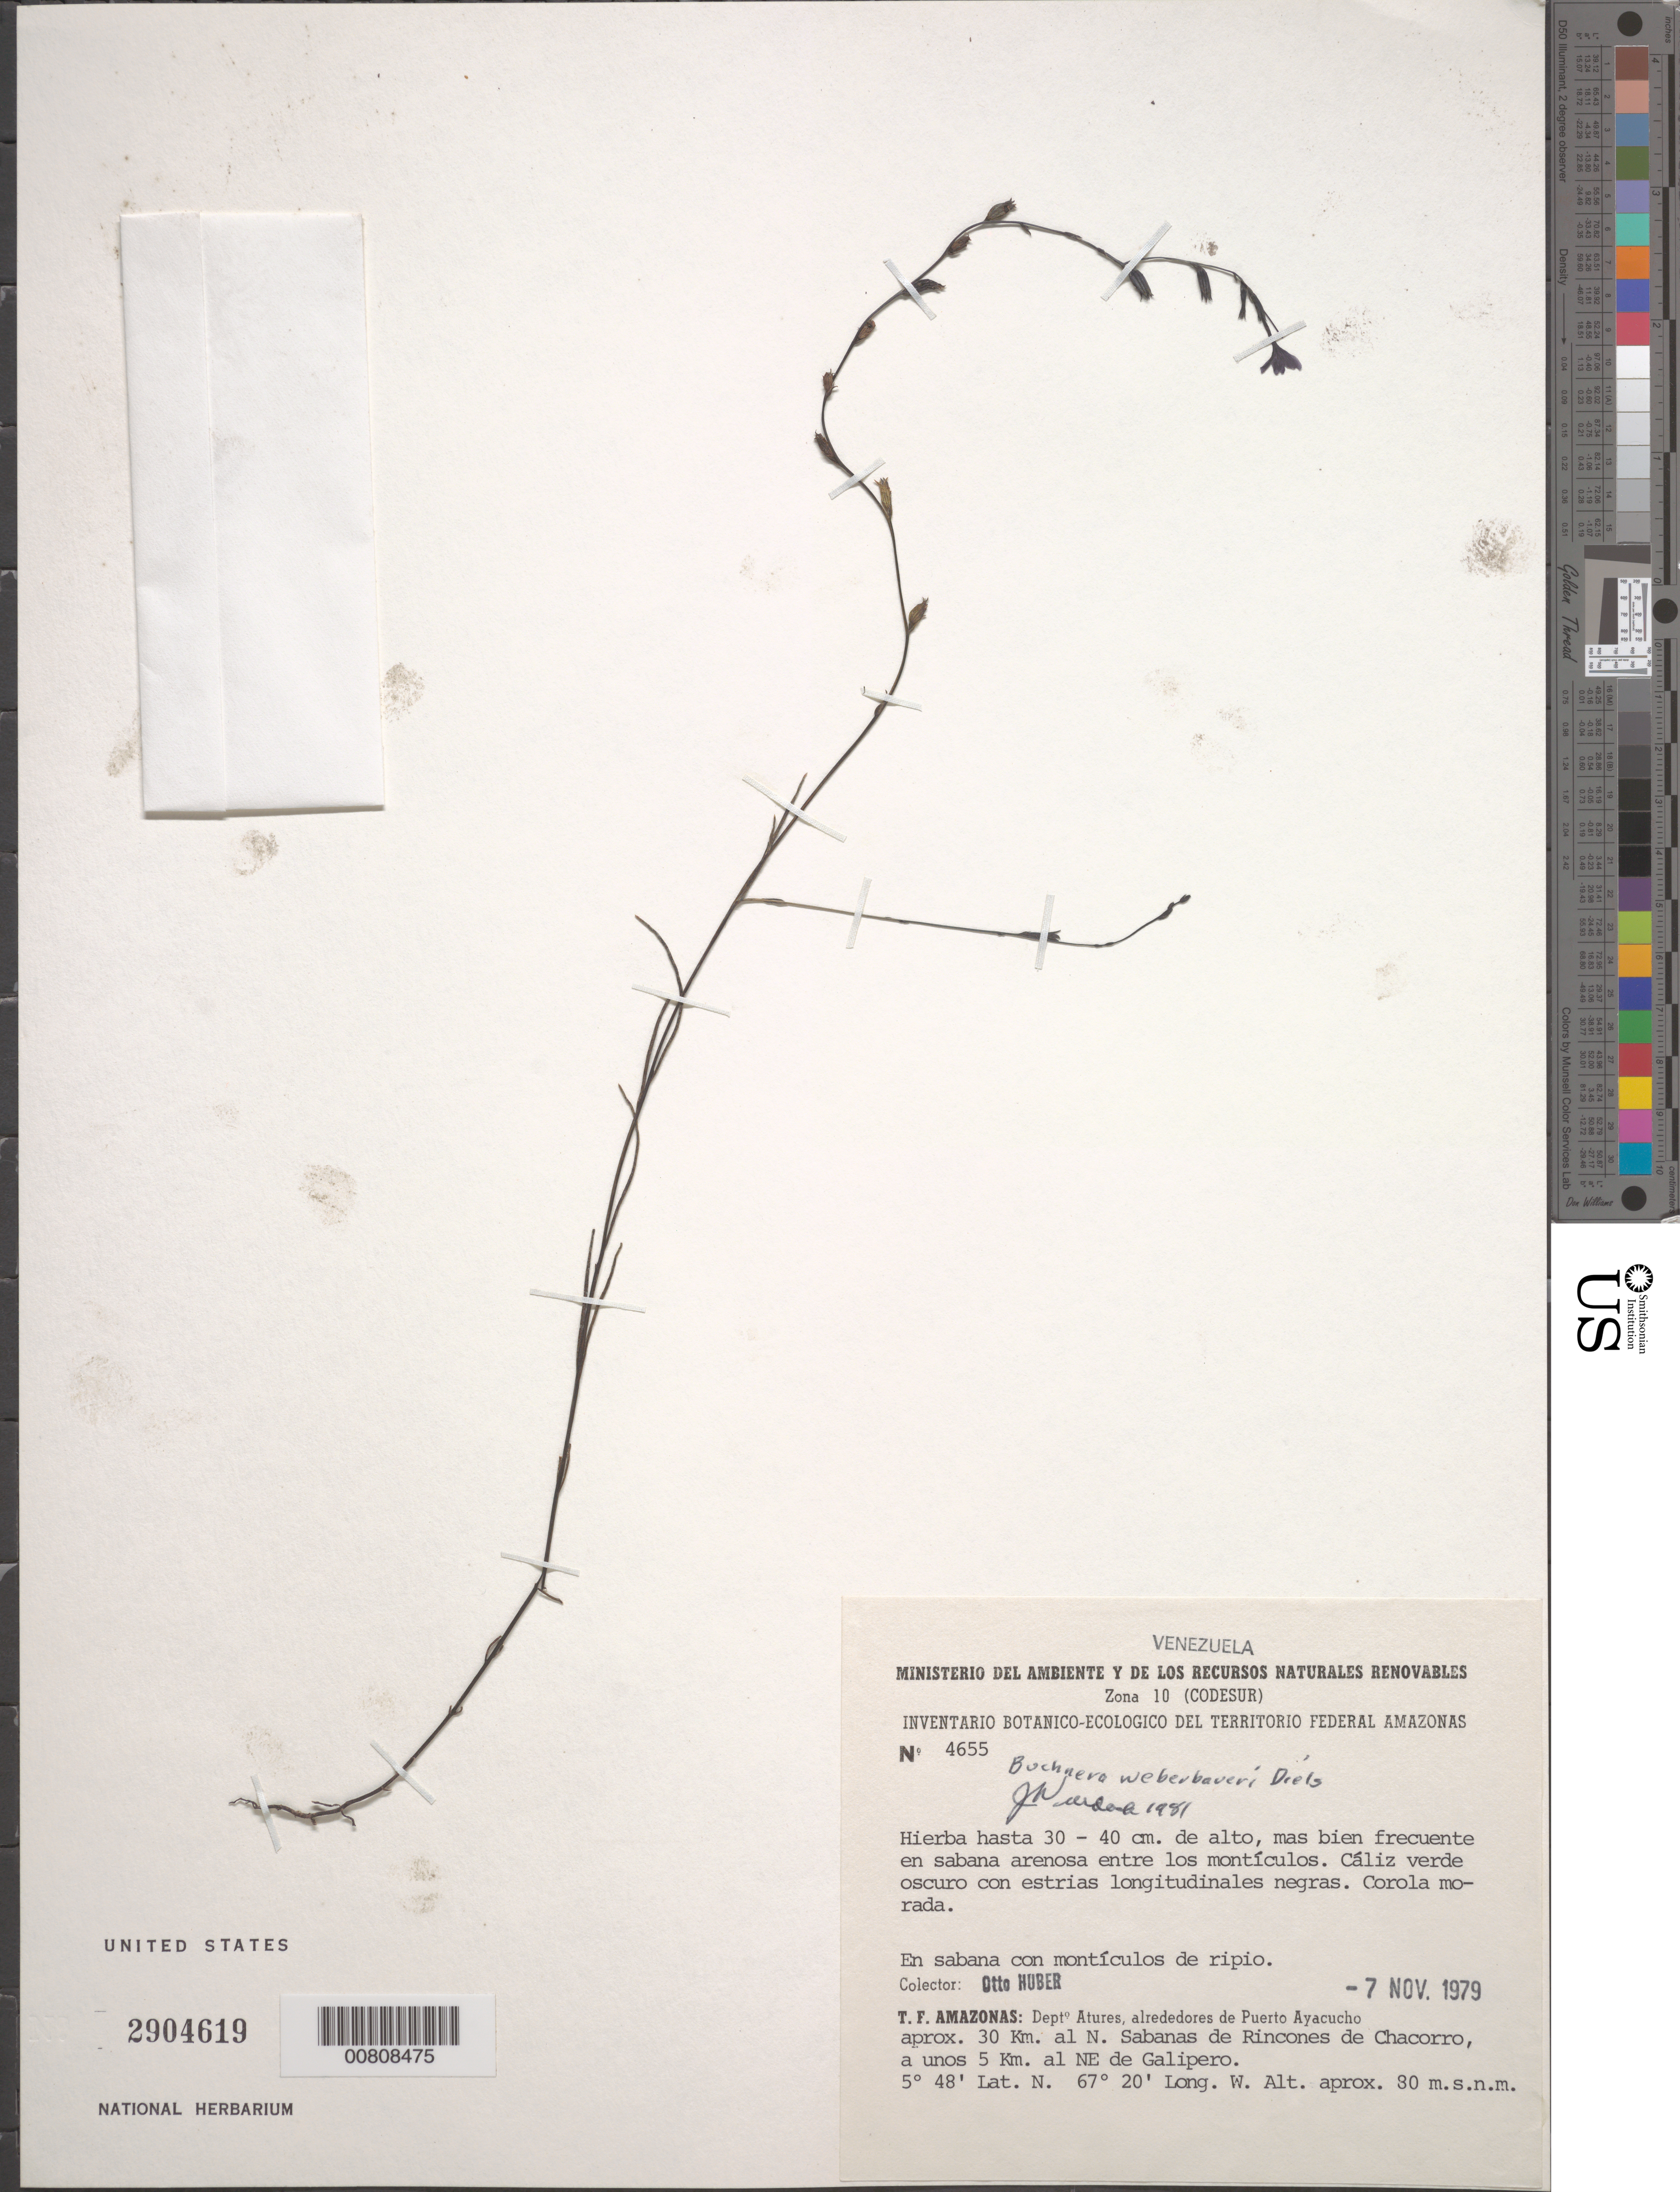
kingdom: Plantae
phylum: Tracheophyta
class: Magnoliopsida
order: Lamiales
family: Orobanchaceae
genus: Buchnera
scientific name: Buchnera weberbaueri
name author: Diels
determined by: Wurdack, John J., (US), US (UNITED STATES)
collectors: O. Huber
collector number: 4655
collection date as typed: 7-Nov-79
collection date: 1979-11-07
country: Venezuela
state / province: Amazonas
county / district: Atures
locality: Puerto Ayacucho, aprox. 30 km N; Sabanas de Rincones de Chacorro, a unos 5 km al NE de Galipero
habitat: Sabana con montículos de ripio.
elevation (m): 80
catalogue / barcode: US 2904619